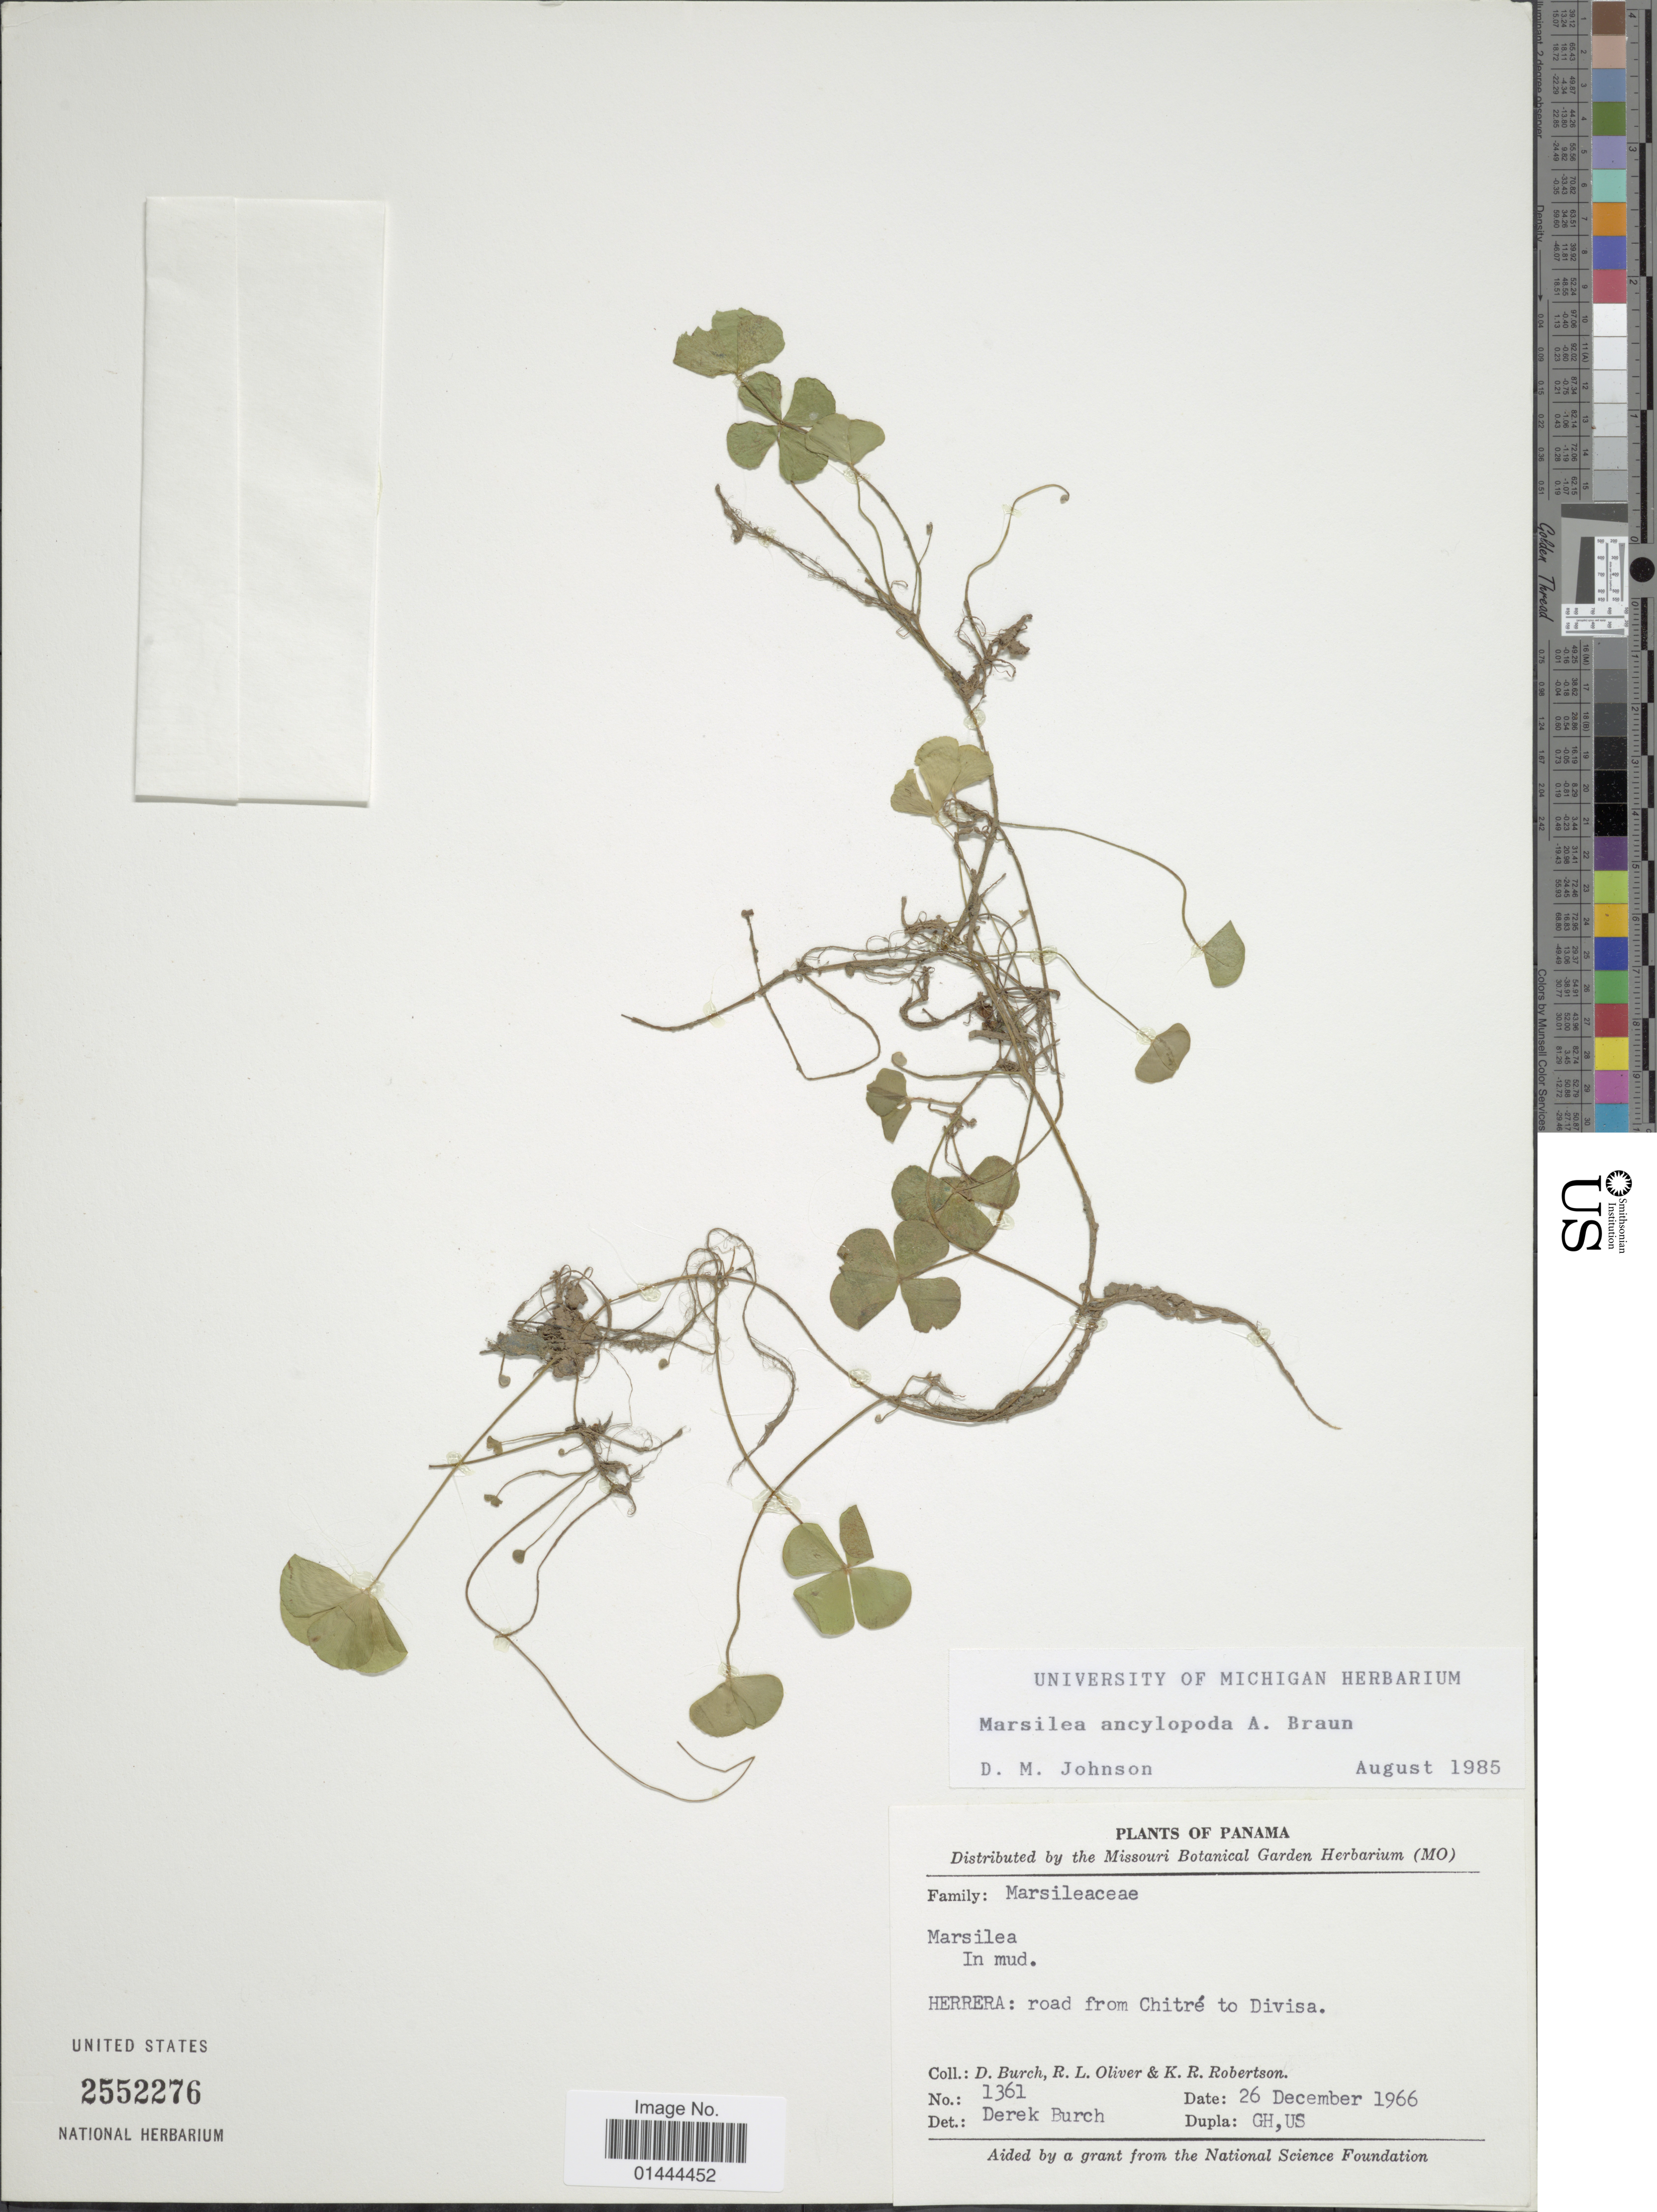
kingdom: Plantae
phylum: Tracheophyta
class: Polypodiopsida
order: Salviniales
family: Marsileaceae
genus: Marsilea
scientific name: Marsilea ancylopoda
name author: A. Braun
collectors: D. Burch, R. Oliver & K. Robertson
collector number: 1361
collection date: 1966-12-26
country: Panama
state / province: Herrera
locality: Road from Chitré to Divisa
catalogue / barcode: US 2552276